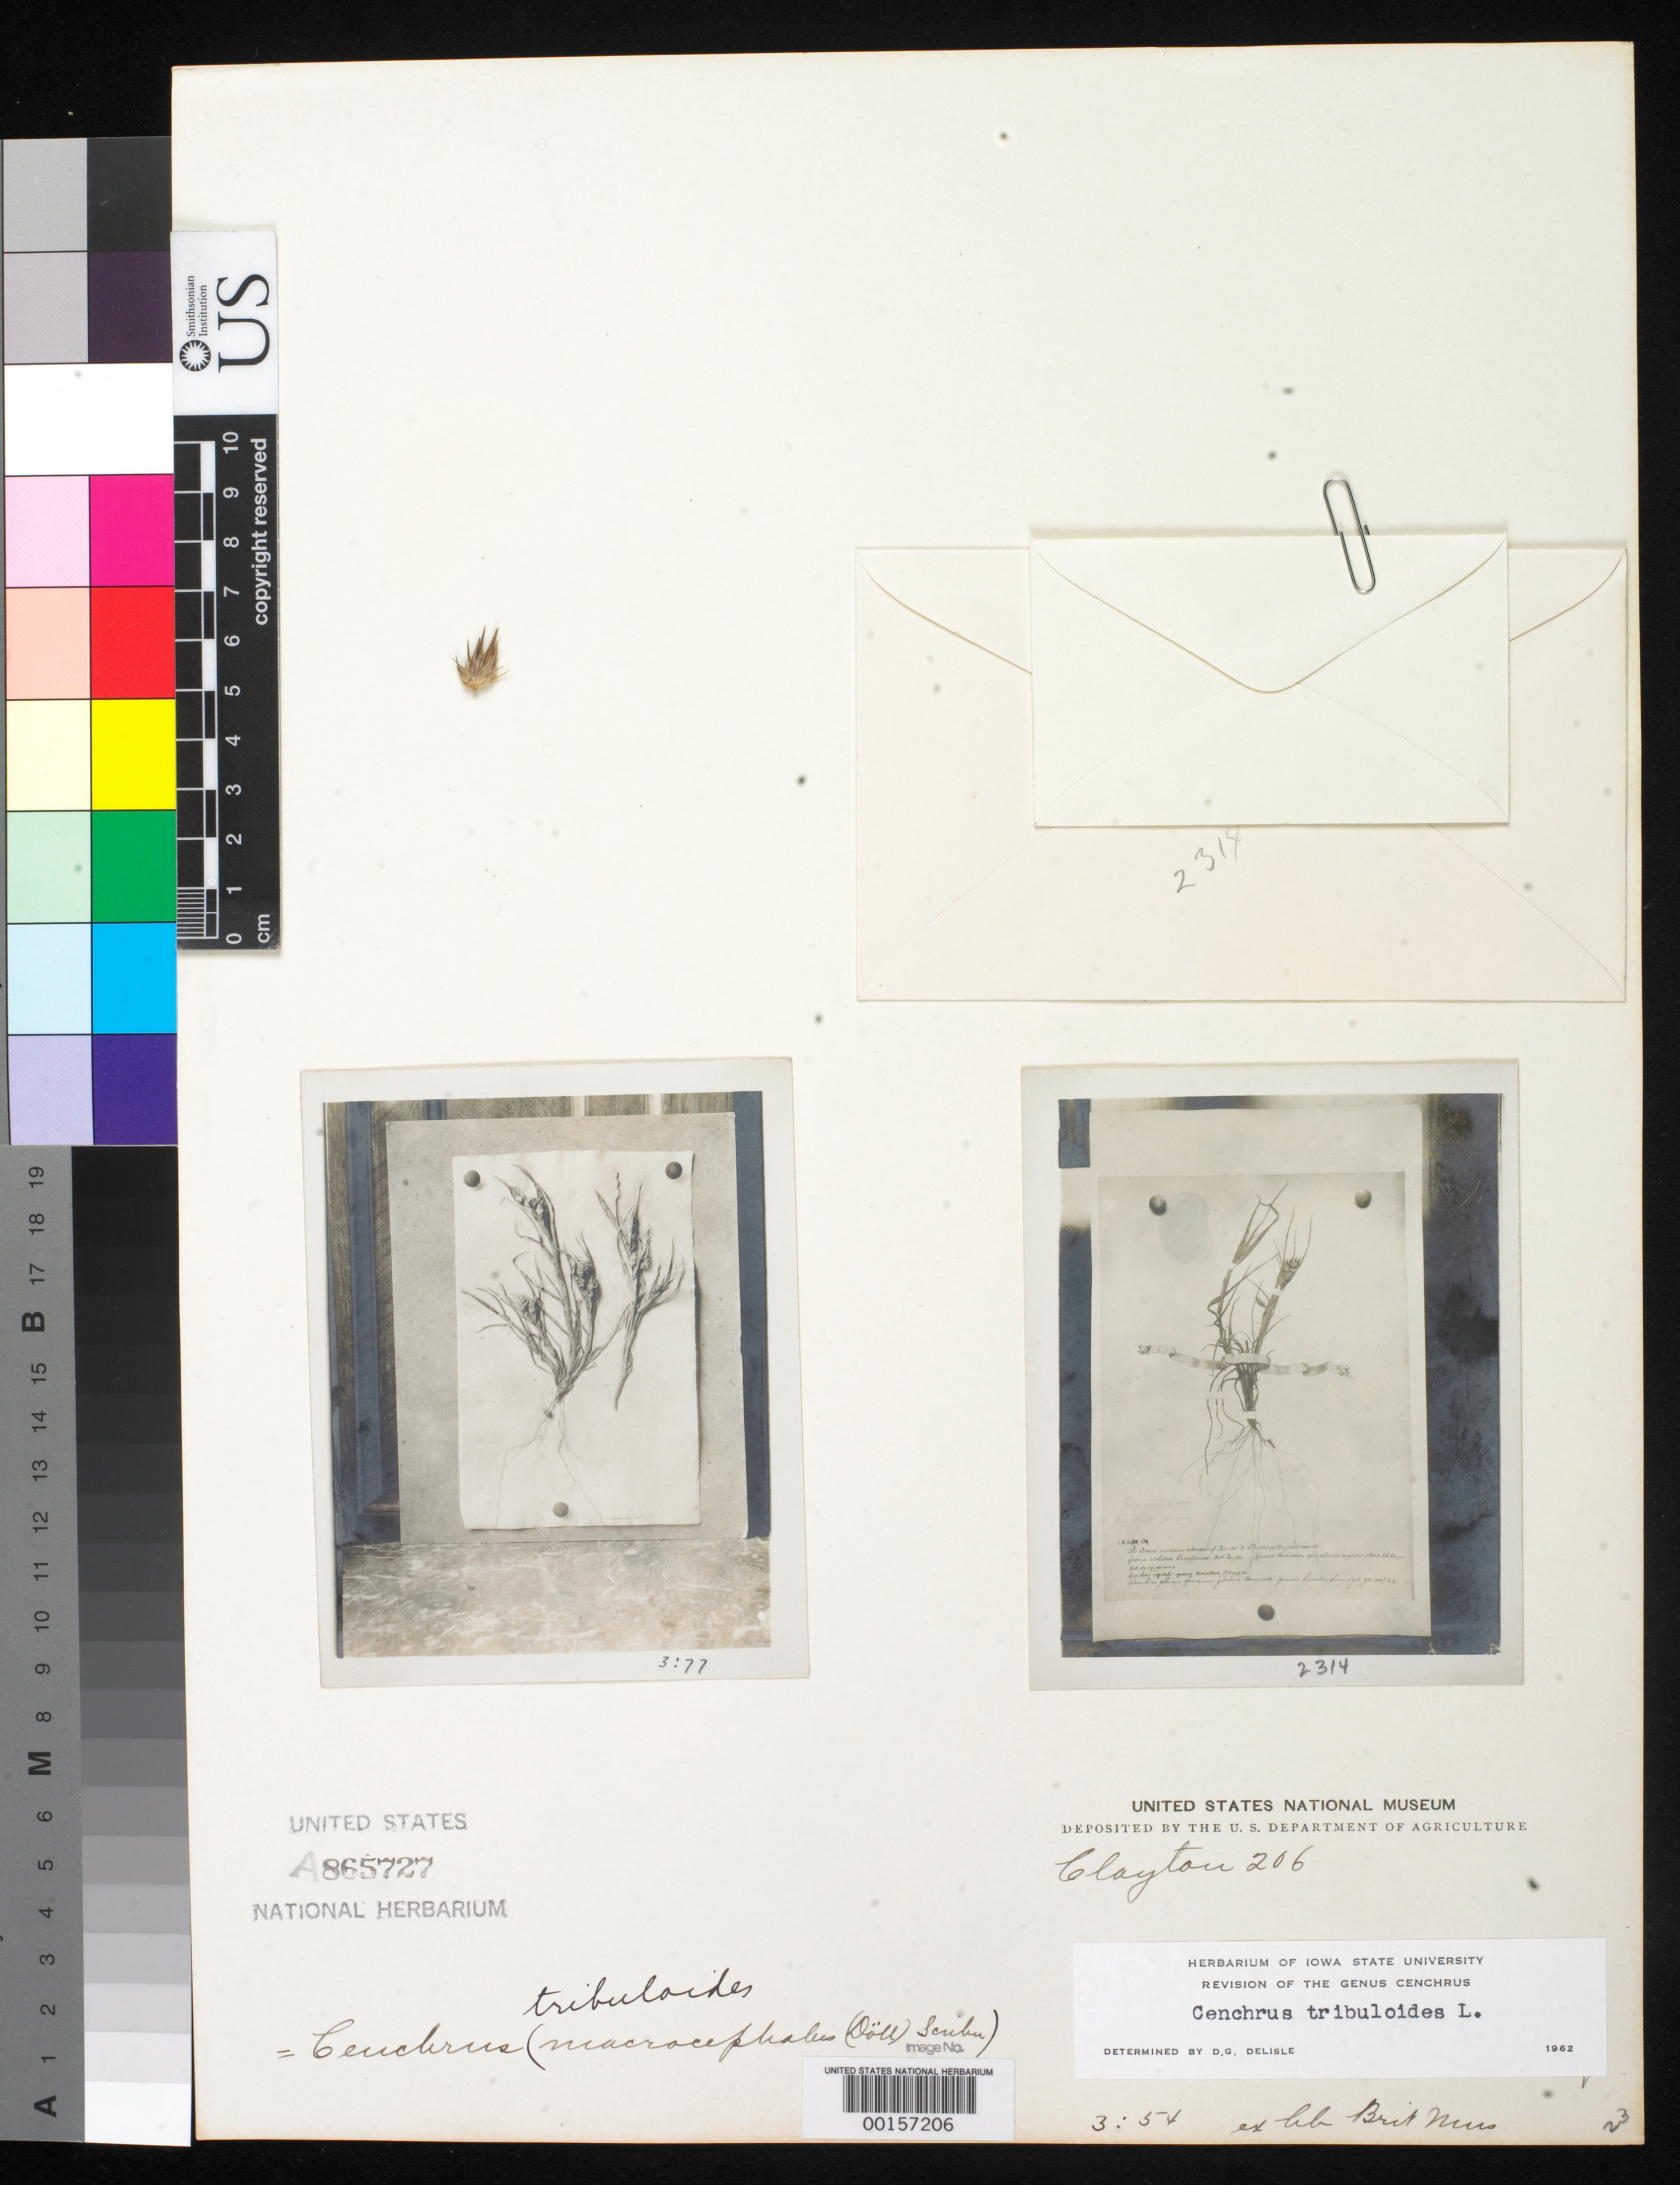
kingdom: Plantae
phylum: Tracheophyta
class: Liliopsida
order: Poales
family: Poaceae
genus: Cenchrus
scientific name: Cenchrus tribuloides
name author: L.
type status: Type Fragment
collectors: J. Clayton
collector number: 206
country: United States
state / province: Virginia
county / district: Fairfax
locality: West Falls Church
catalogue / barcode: US 865727A